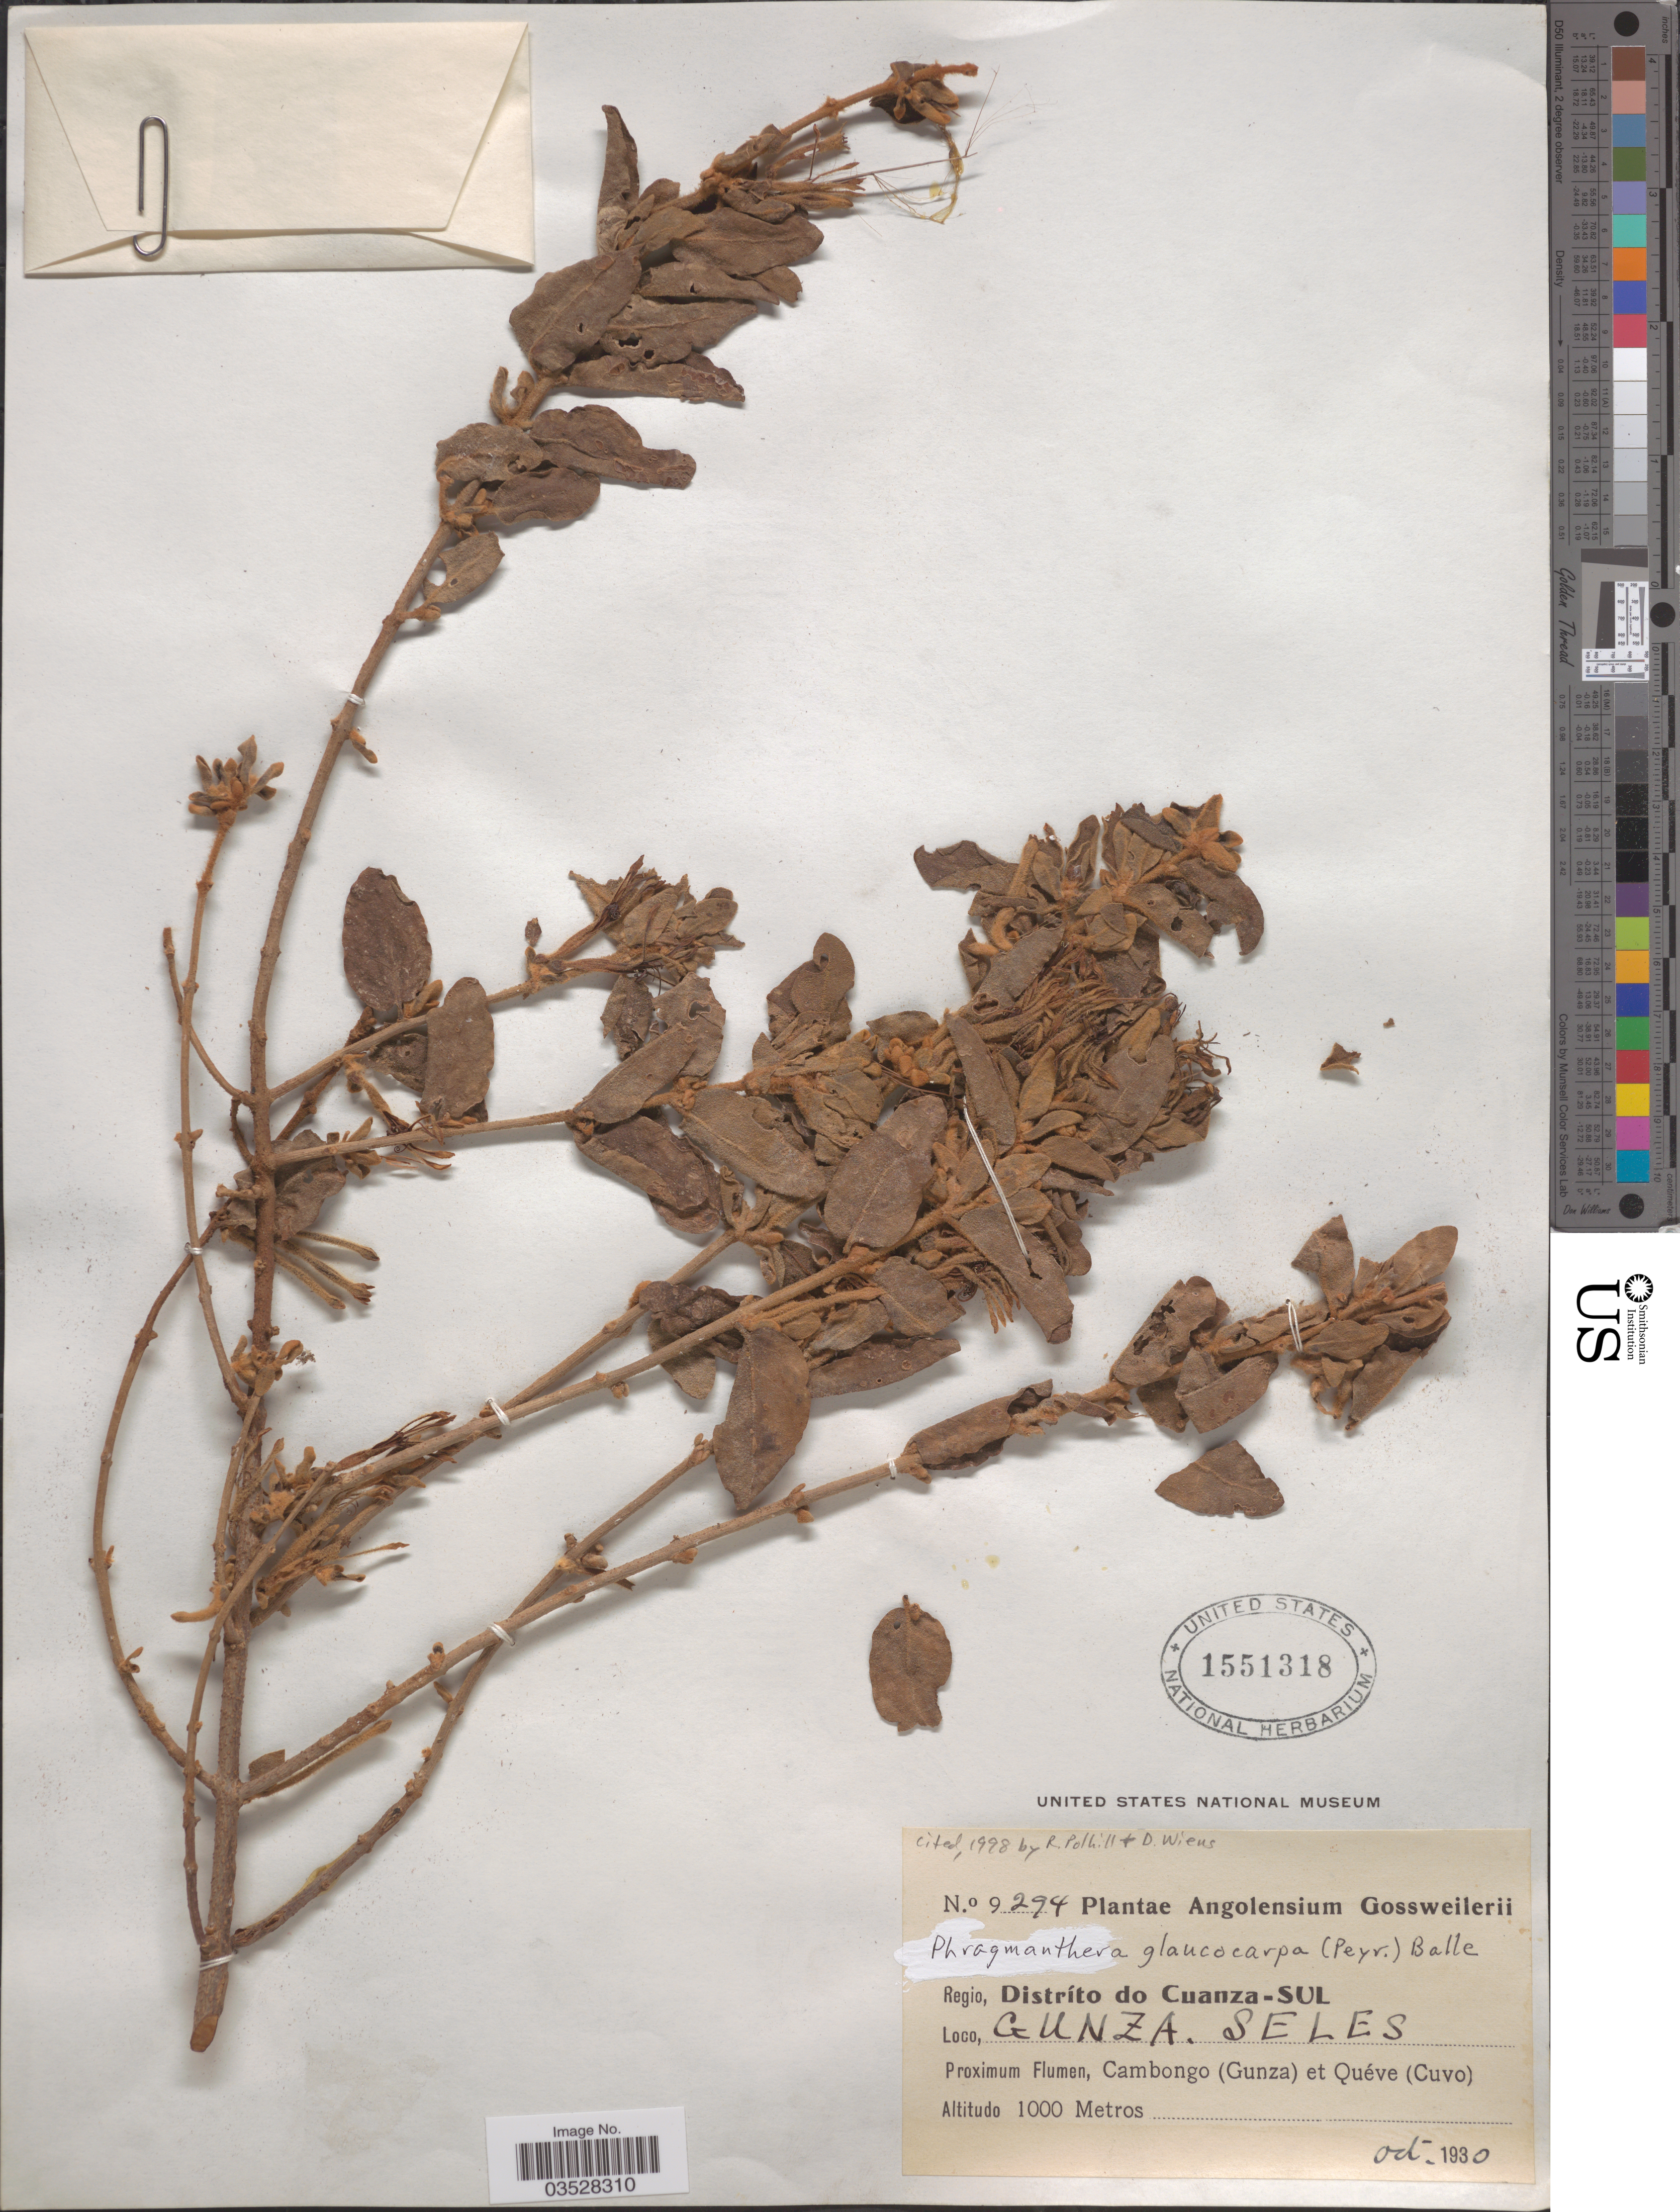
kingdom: Plantae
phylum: Tracheophyta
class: Magnoliopsida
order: Santalales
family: Loranthaceae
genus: Phragmanthera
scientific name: Phragmanthera glaucocarpa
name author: (Peyr.) Balle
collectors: -. Gossweiler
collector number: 9294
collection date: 1930-10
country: Angola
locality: Regio, Distríto do Cuanza-Sul. Gunza. Seles. Cambongo (Gunza) et Quéve (Cuvo).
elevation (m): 1000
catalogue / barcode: US 1551318